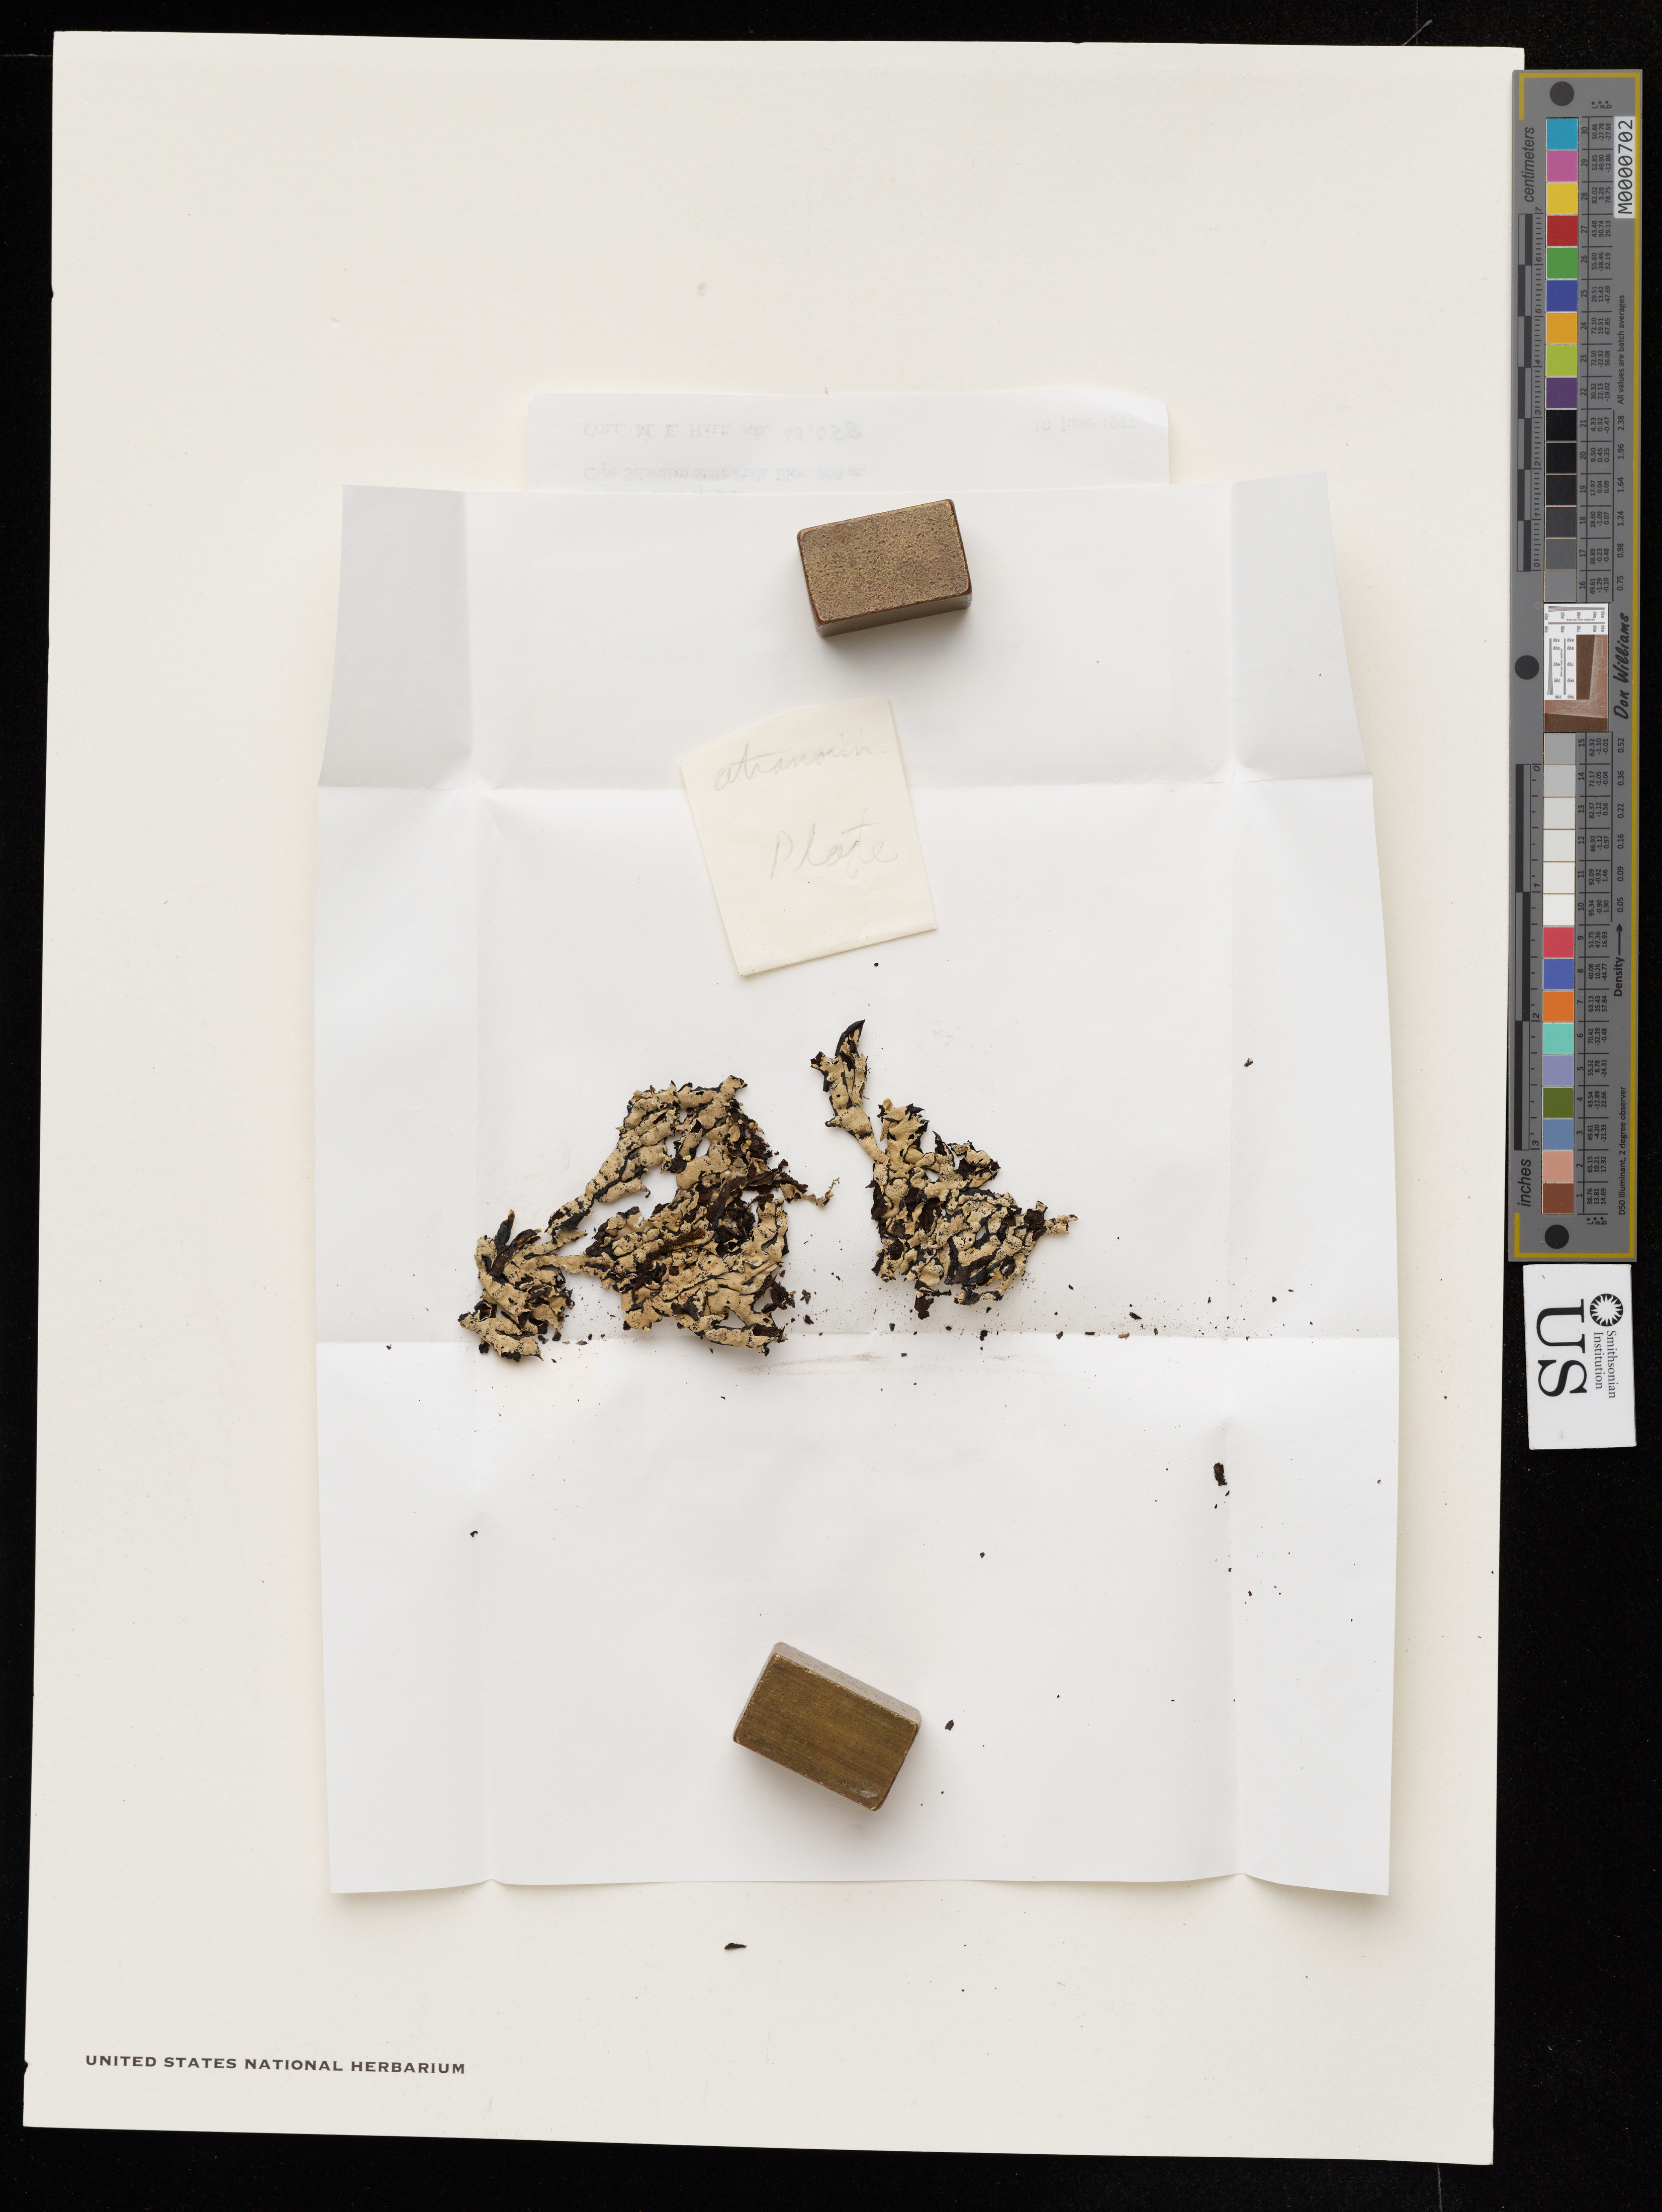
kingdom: Fungi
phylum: Ascomycota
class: Lecanoromycetes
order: Lecanorales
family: Parmeliaceae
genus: Hypogymnia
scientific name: Hypogymnia apinnata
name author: Goward & McCune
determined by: McCune, B.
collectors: M. Hale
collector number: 49058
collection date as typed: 10 Jun 1980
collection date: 1980-06-10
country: United States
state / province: Oregon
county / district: Curry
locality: Cape sebastian st. park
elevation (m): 0